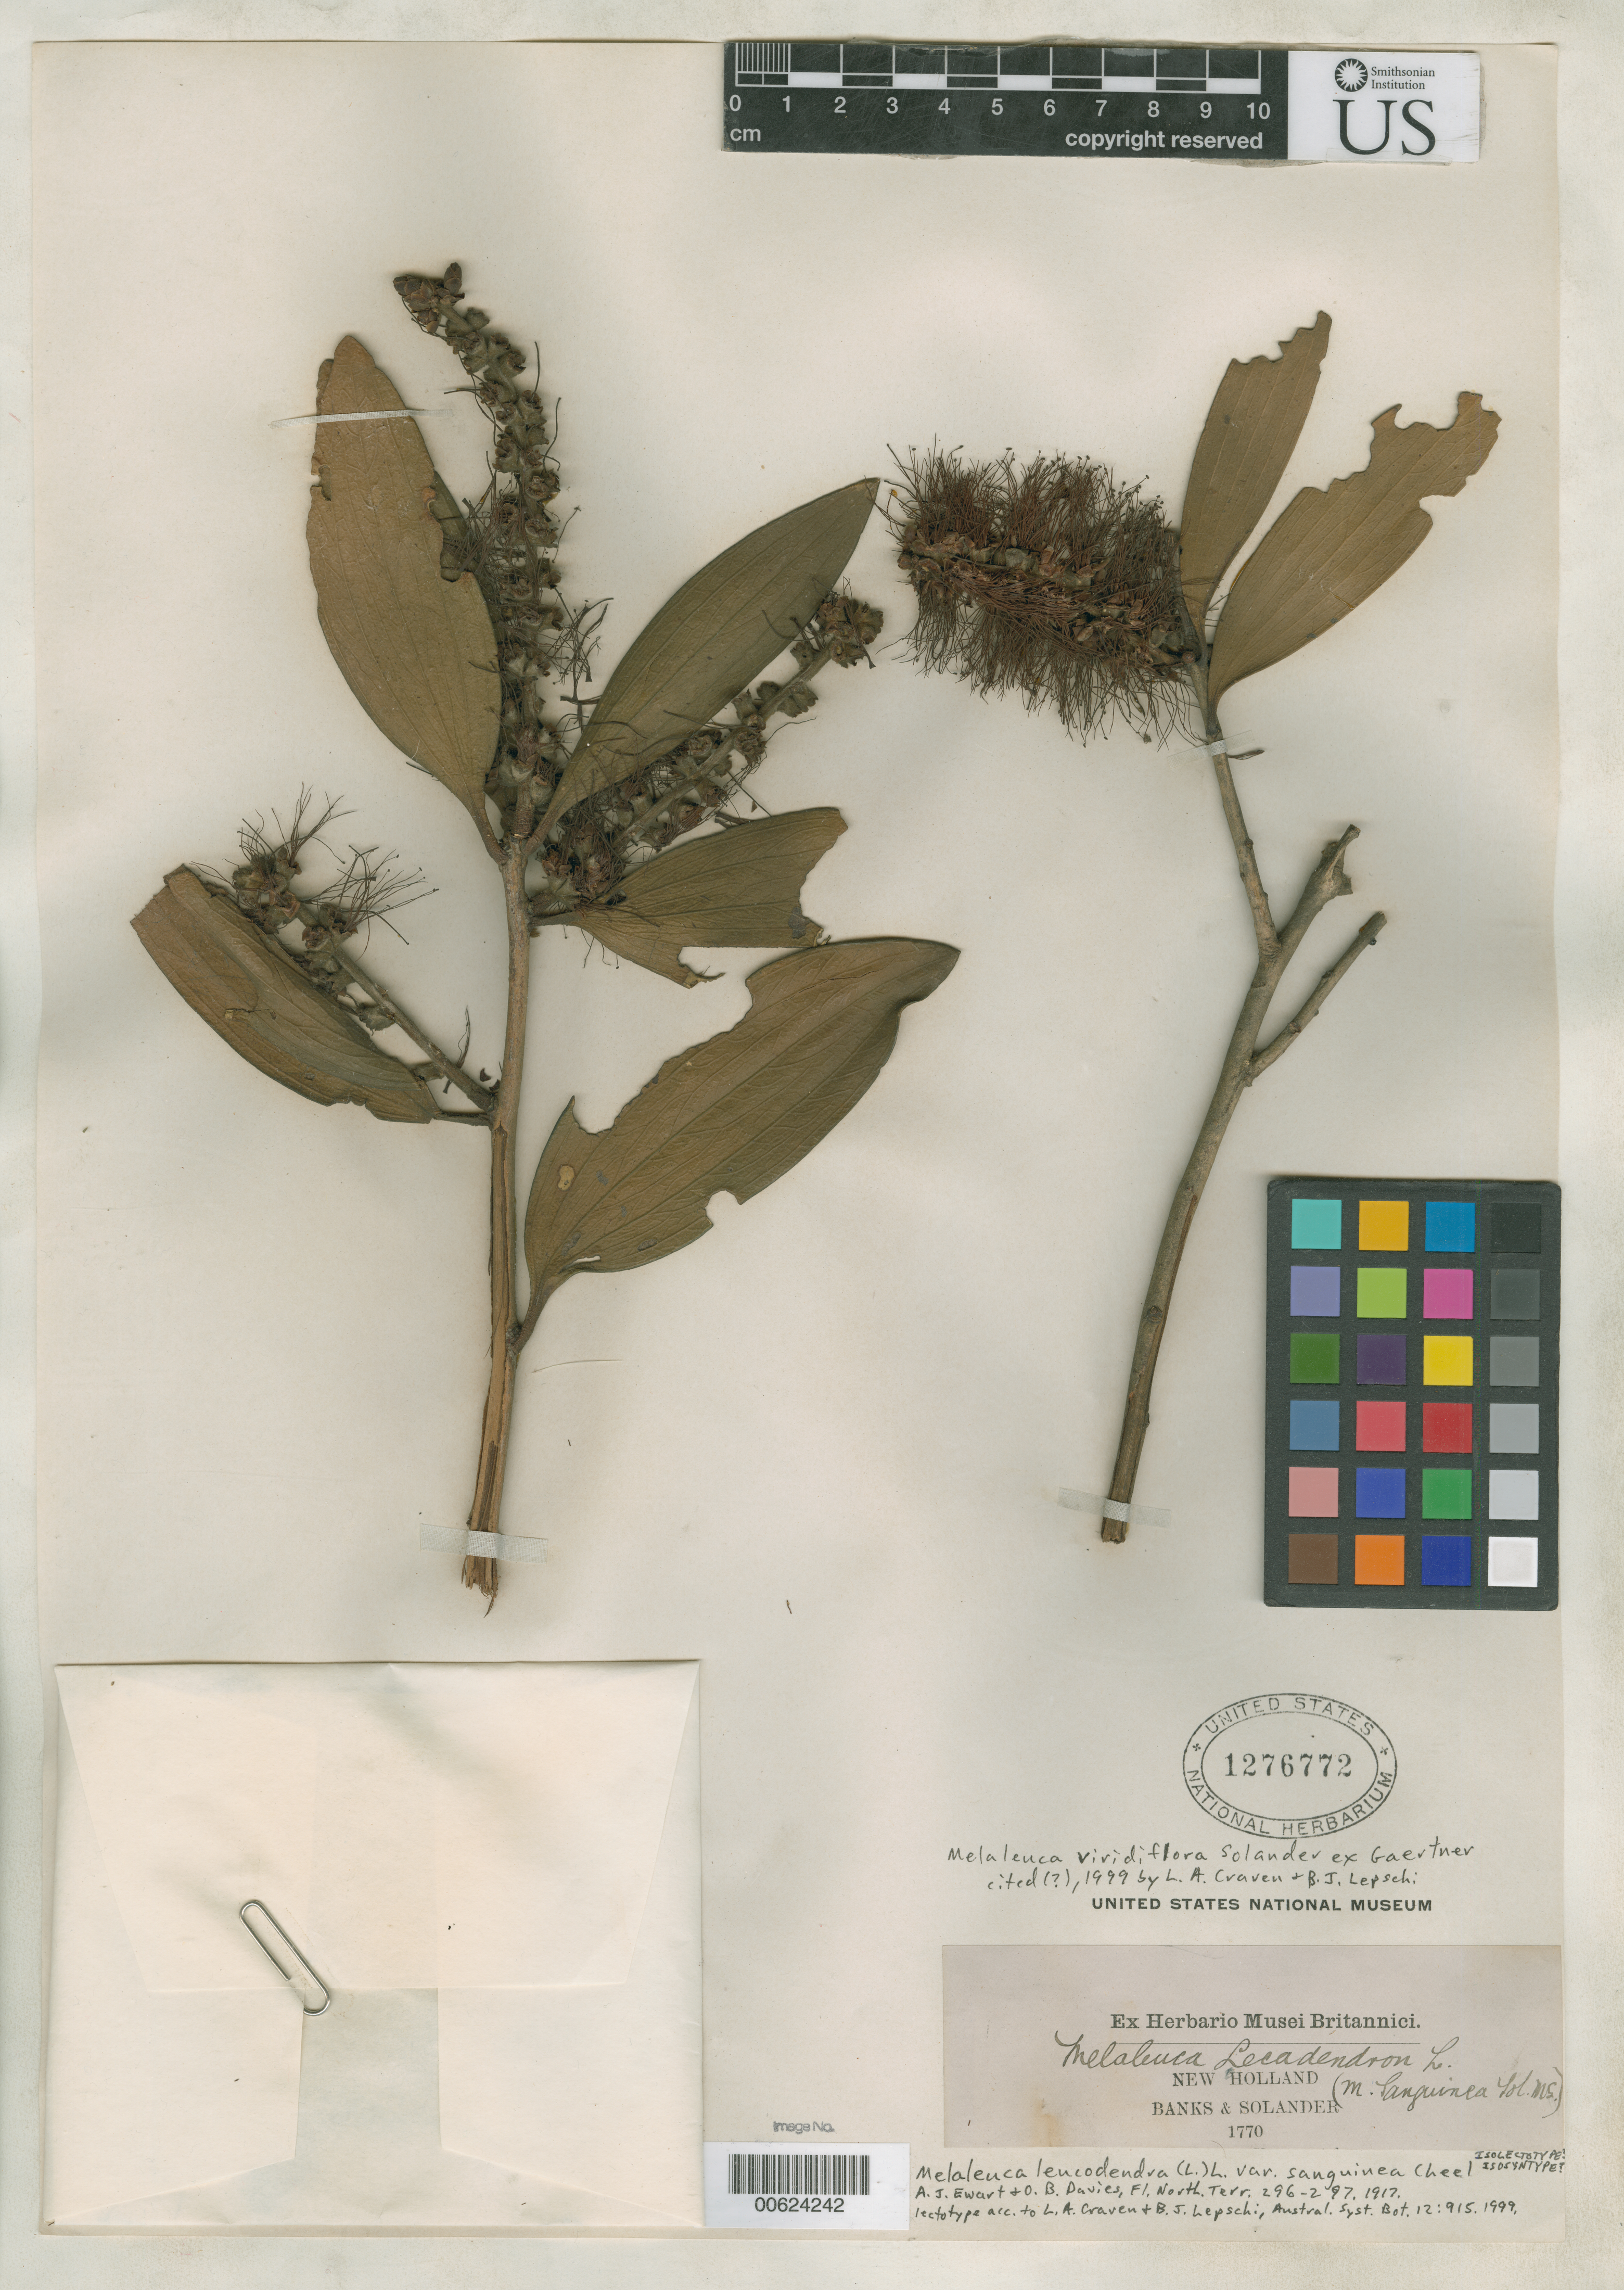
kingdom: Plantae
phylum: Tracheophyta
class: Magnoliopsida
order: Myrtales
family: Myrtaceae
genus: Melaleuca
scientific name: Melaleuca leucodendra var. sanguinea Cheel in Ewart & O.B. Davies, nom. illeg.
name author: Cheel in Ewart & O.B. Davies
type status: Isolectotype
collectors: J. Banks & D. C. Solander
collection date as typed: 1770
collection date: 1770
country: Australia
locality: New Holland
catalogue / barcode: US 1276772